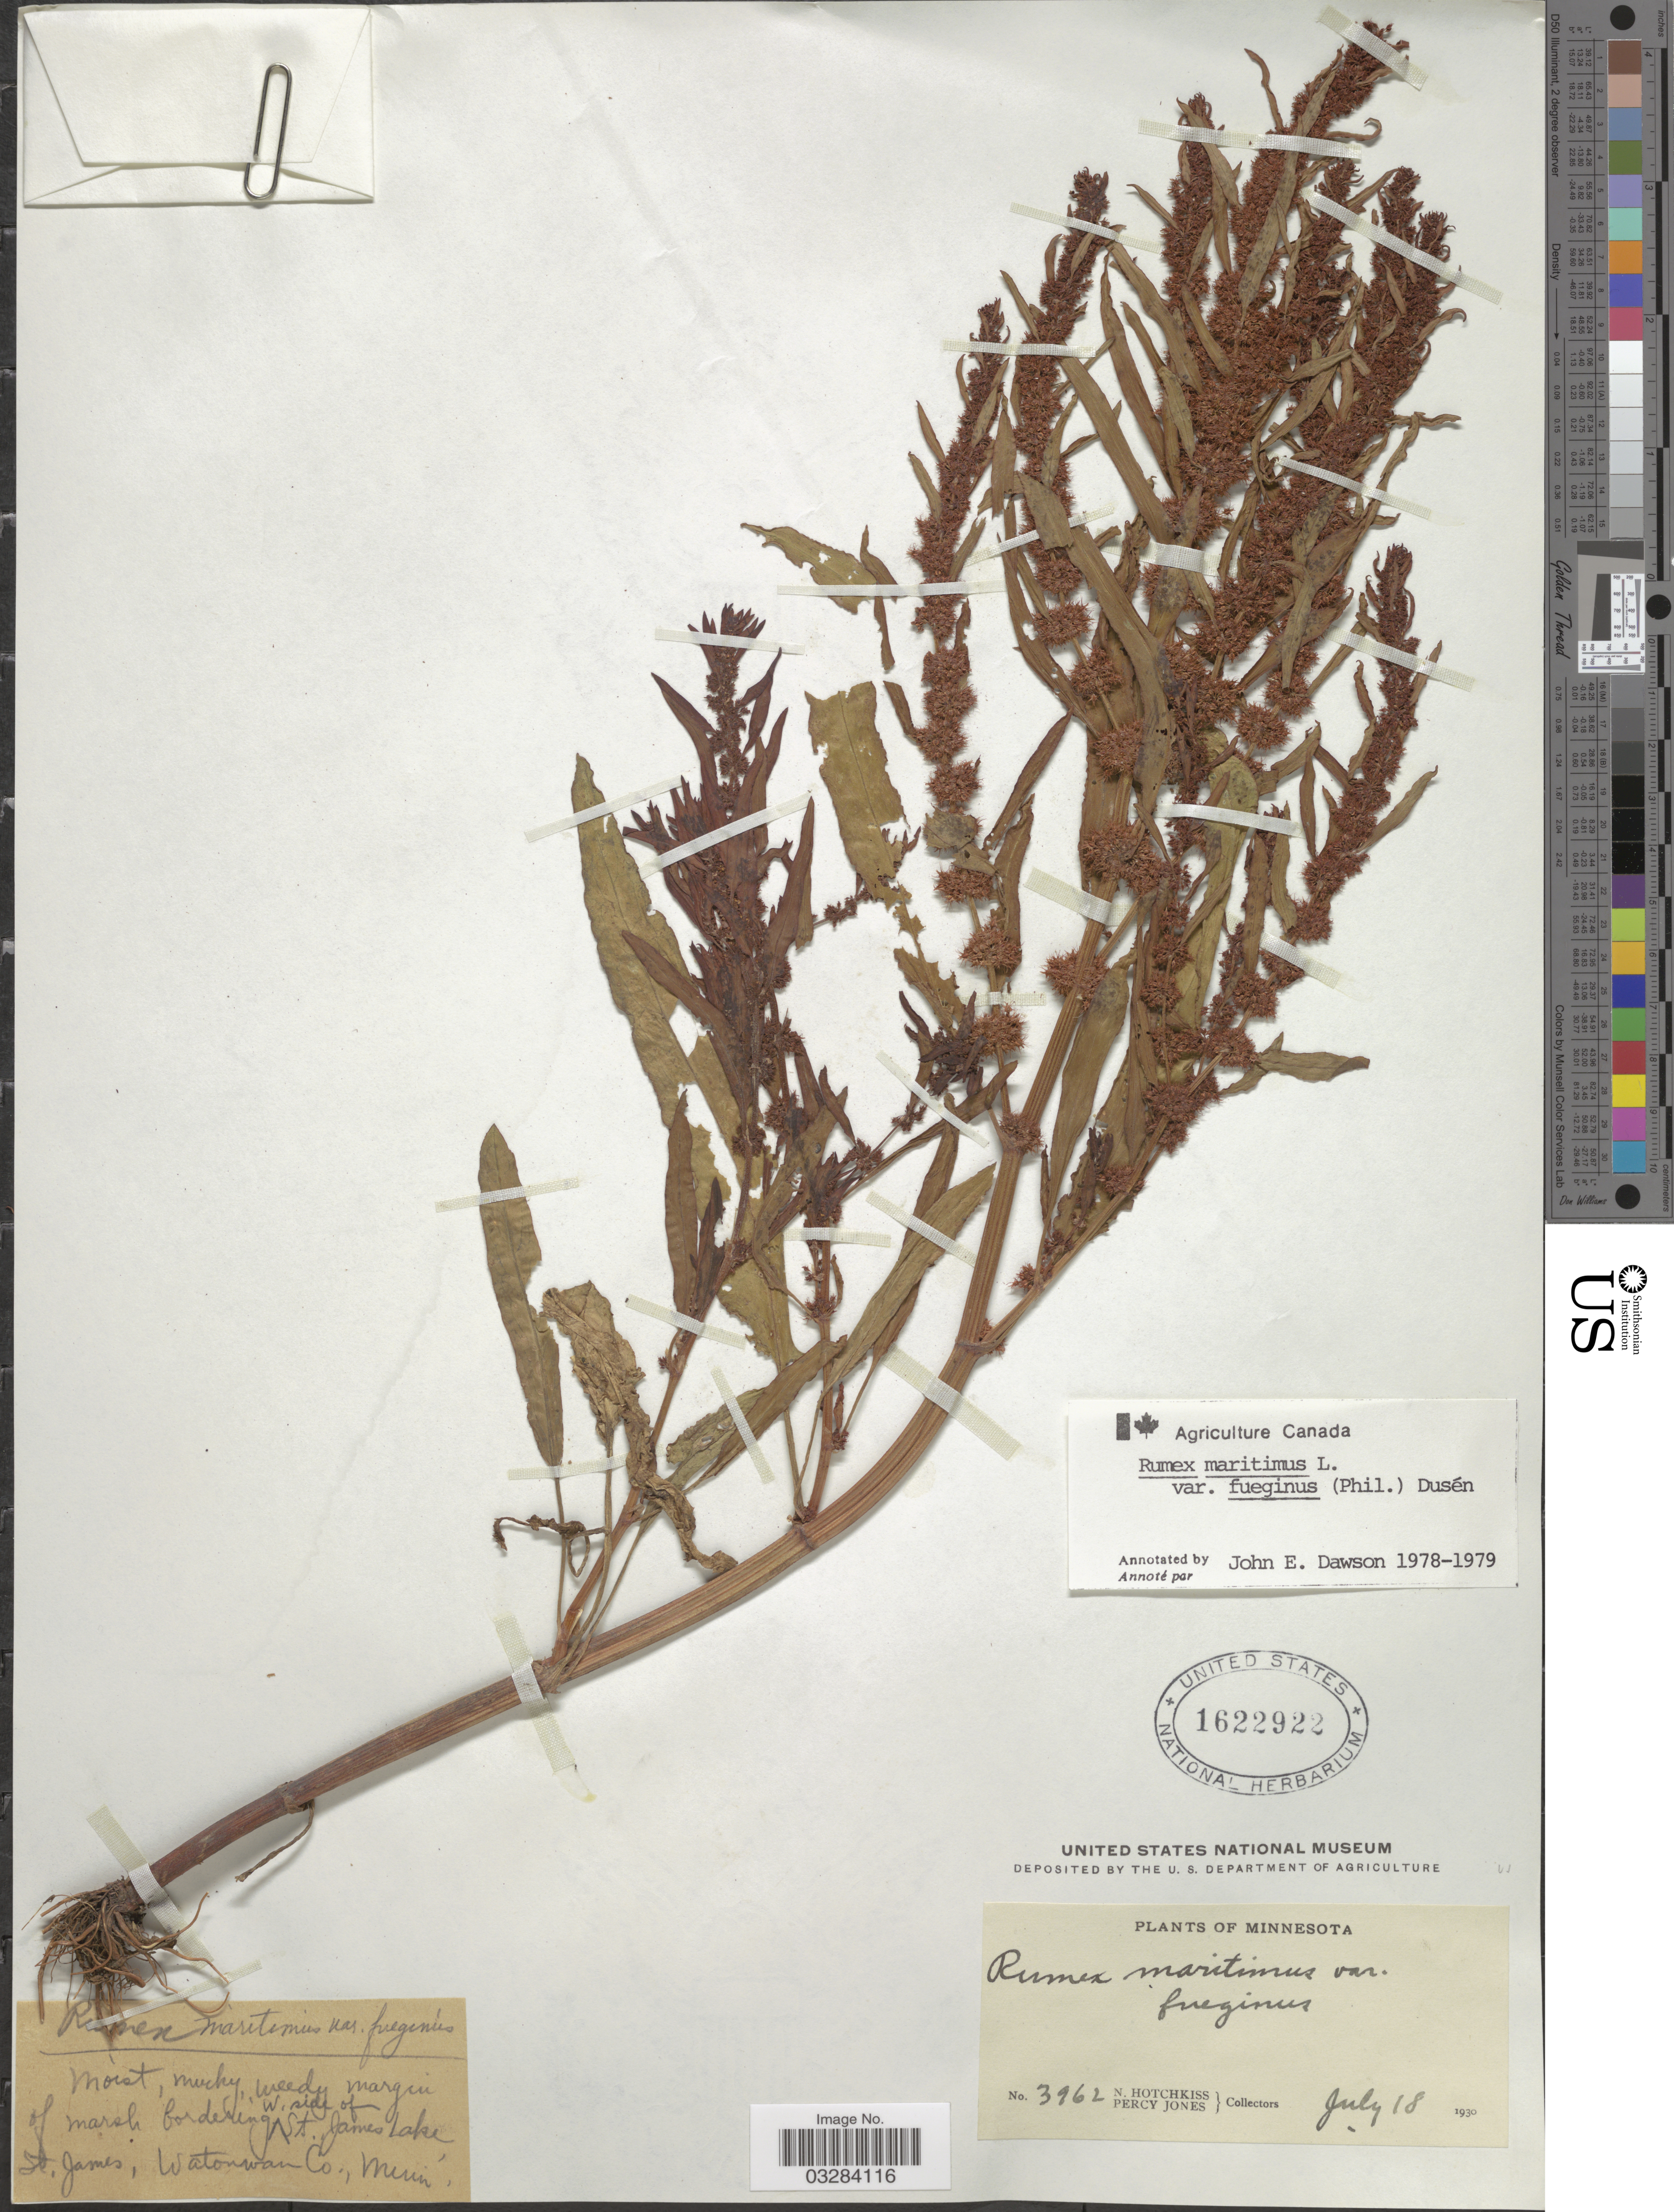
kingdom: Plantae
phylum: Tracheophyta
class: Magnoliopsida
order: Caryophyllales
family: Polygonaceae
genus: Rumex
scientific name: Rumex maritimus var. fueginus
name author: (Phil.) Dusén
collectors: N. Hotchkiss & P. Jones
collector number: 3962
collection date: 1930-07-18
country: United States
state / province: Minnesota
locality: W. side of St. James Lake. St. James, Watonwan Co.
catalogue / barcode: US 1622922